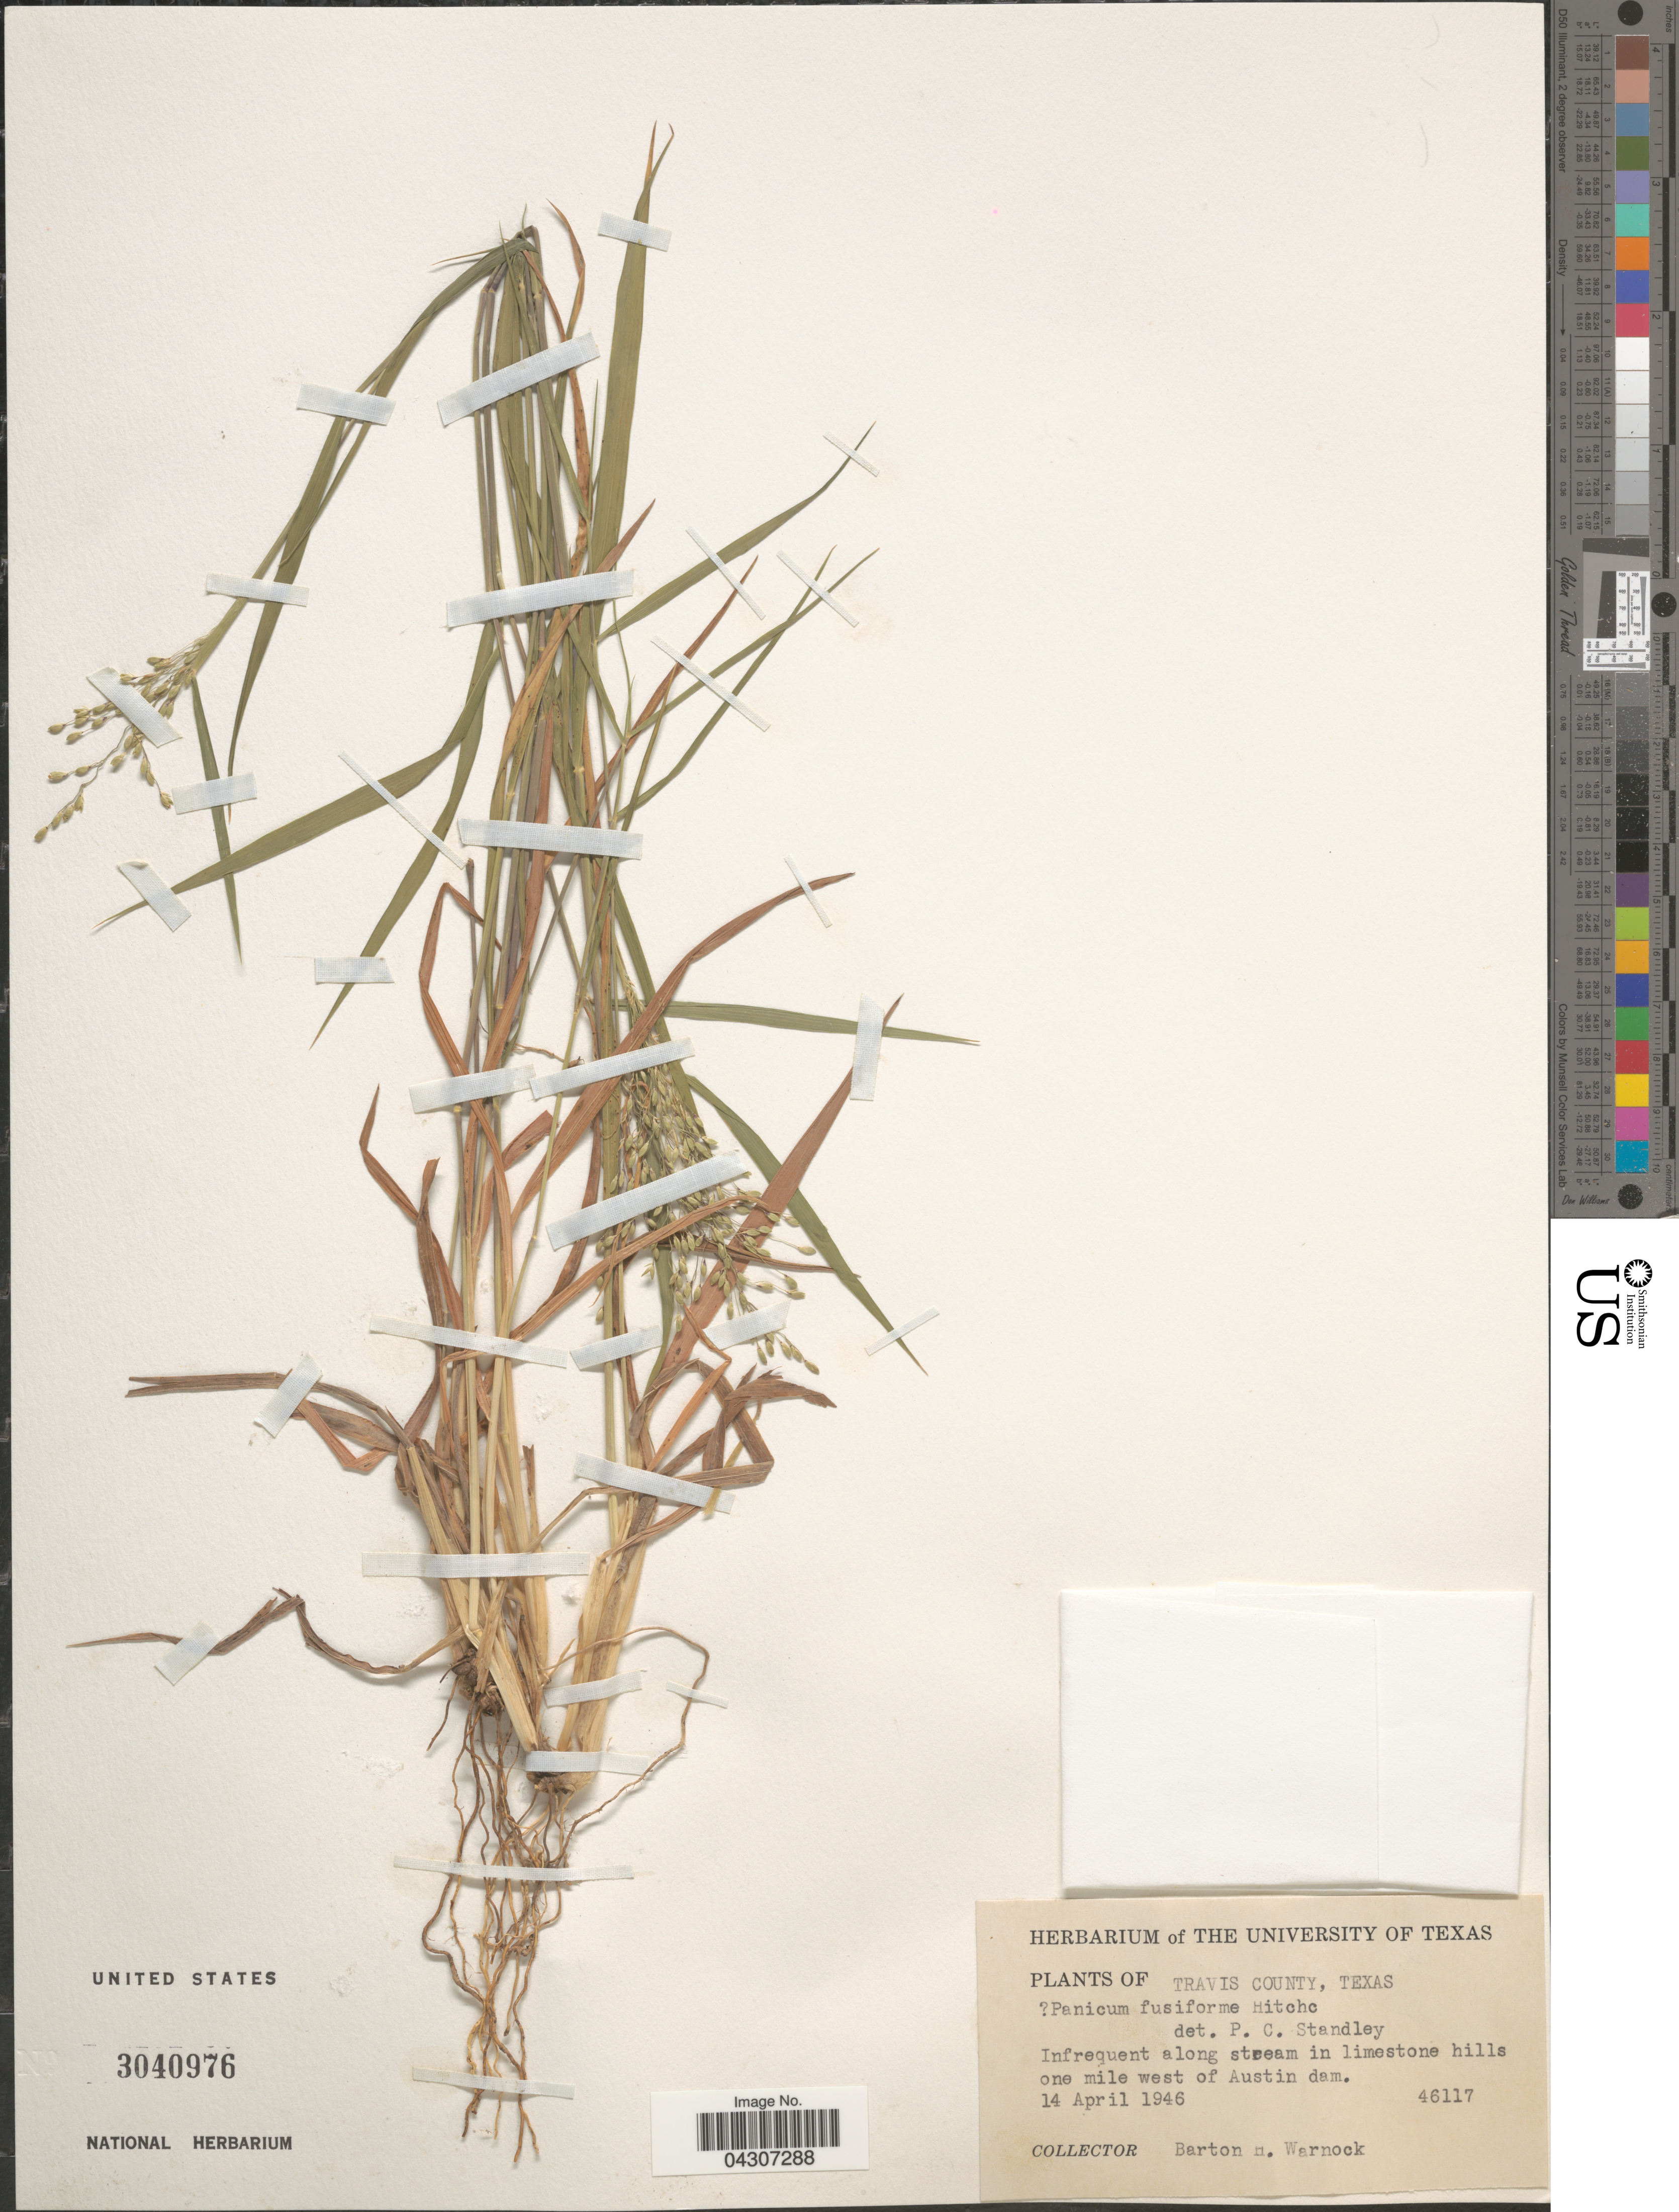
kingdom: Plantae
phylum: Tracheophyta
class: Liliopsida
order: Poales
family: Poaceae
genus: Dichanthelium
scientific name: Dichanthelium aciculare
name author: (Desv. ex Poir.) Gould & C.A. Clark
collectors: B. H. Warnock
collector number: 46117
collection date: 1946-04-14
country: United States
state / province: Texas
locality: Travis County. Infrequent along stream in limestone hills one mile west of Austin dam.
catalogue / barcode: US 3040976